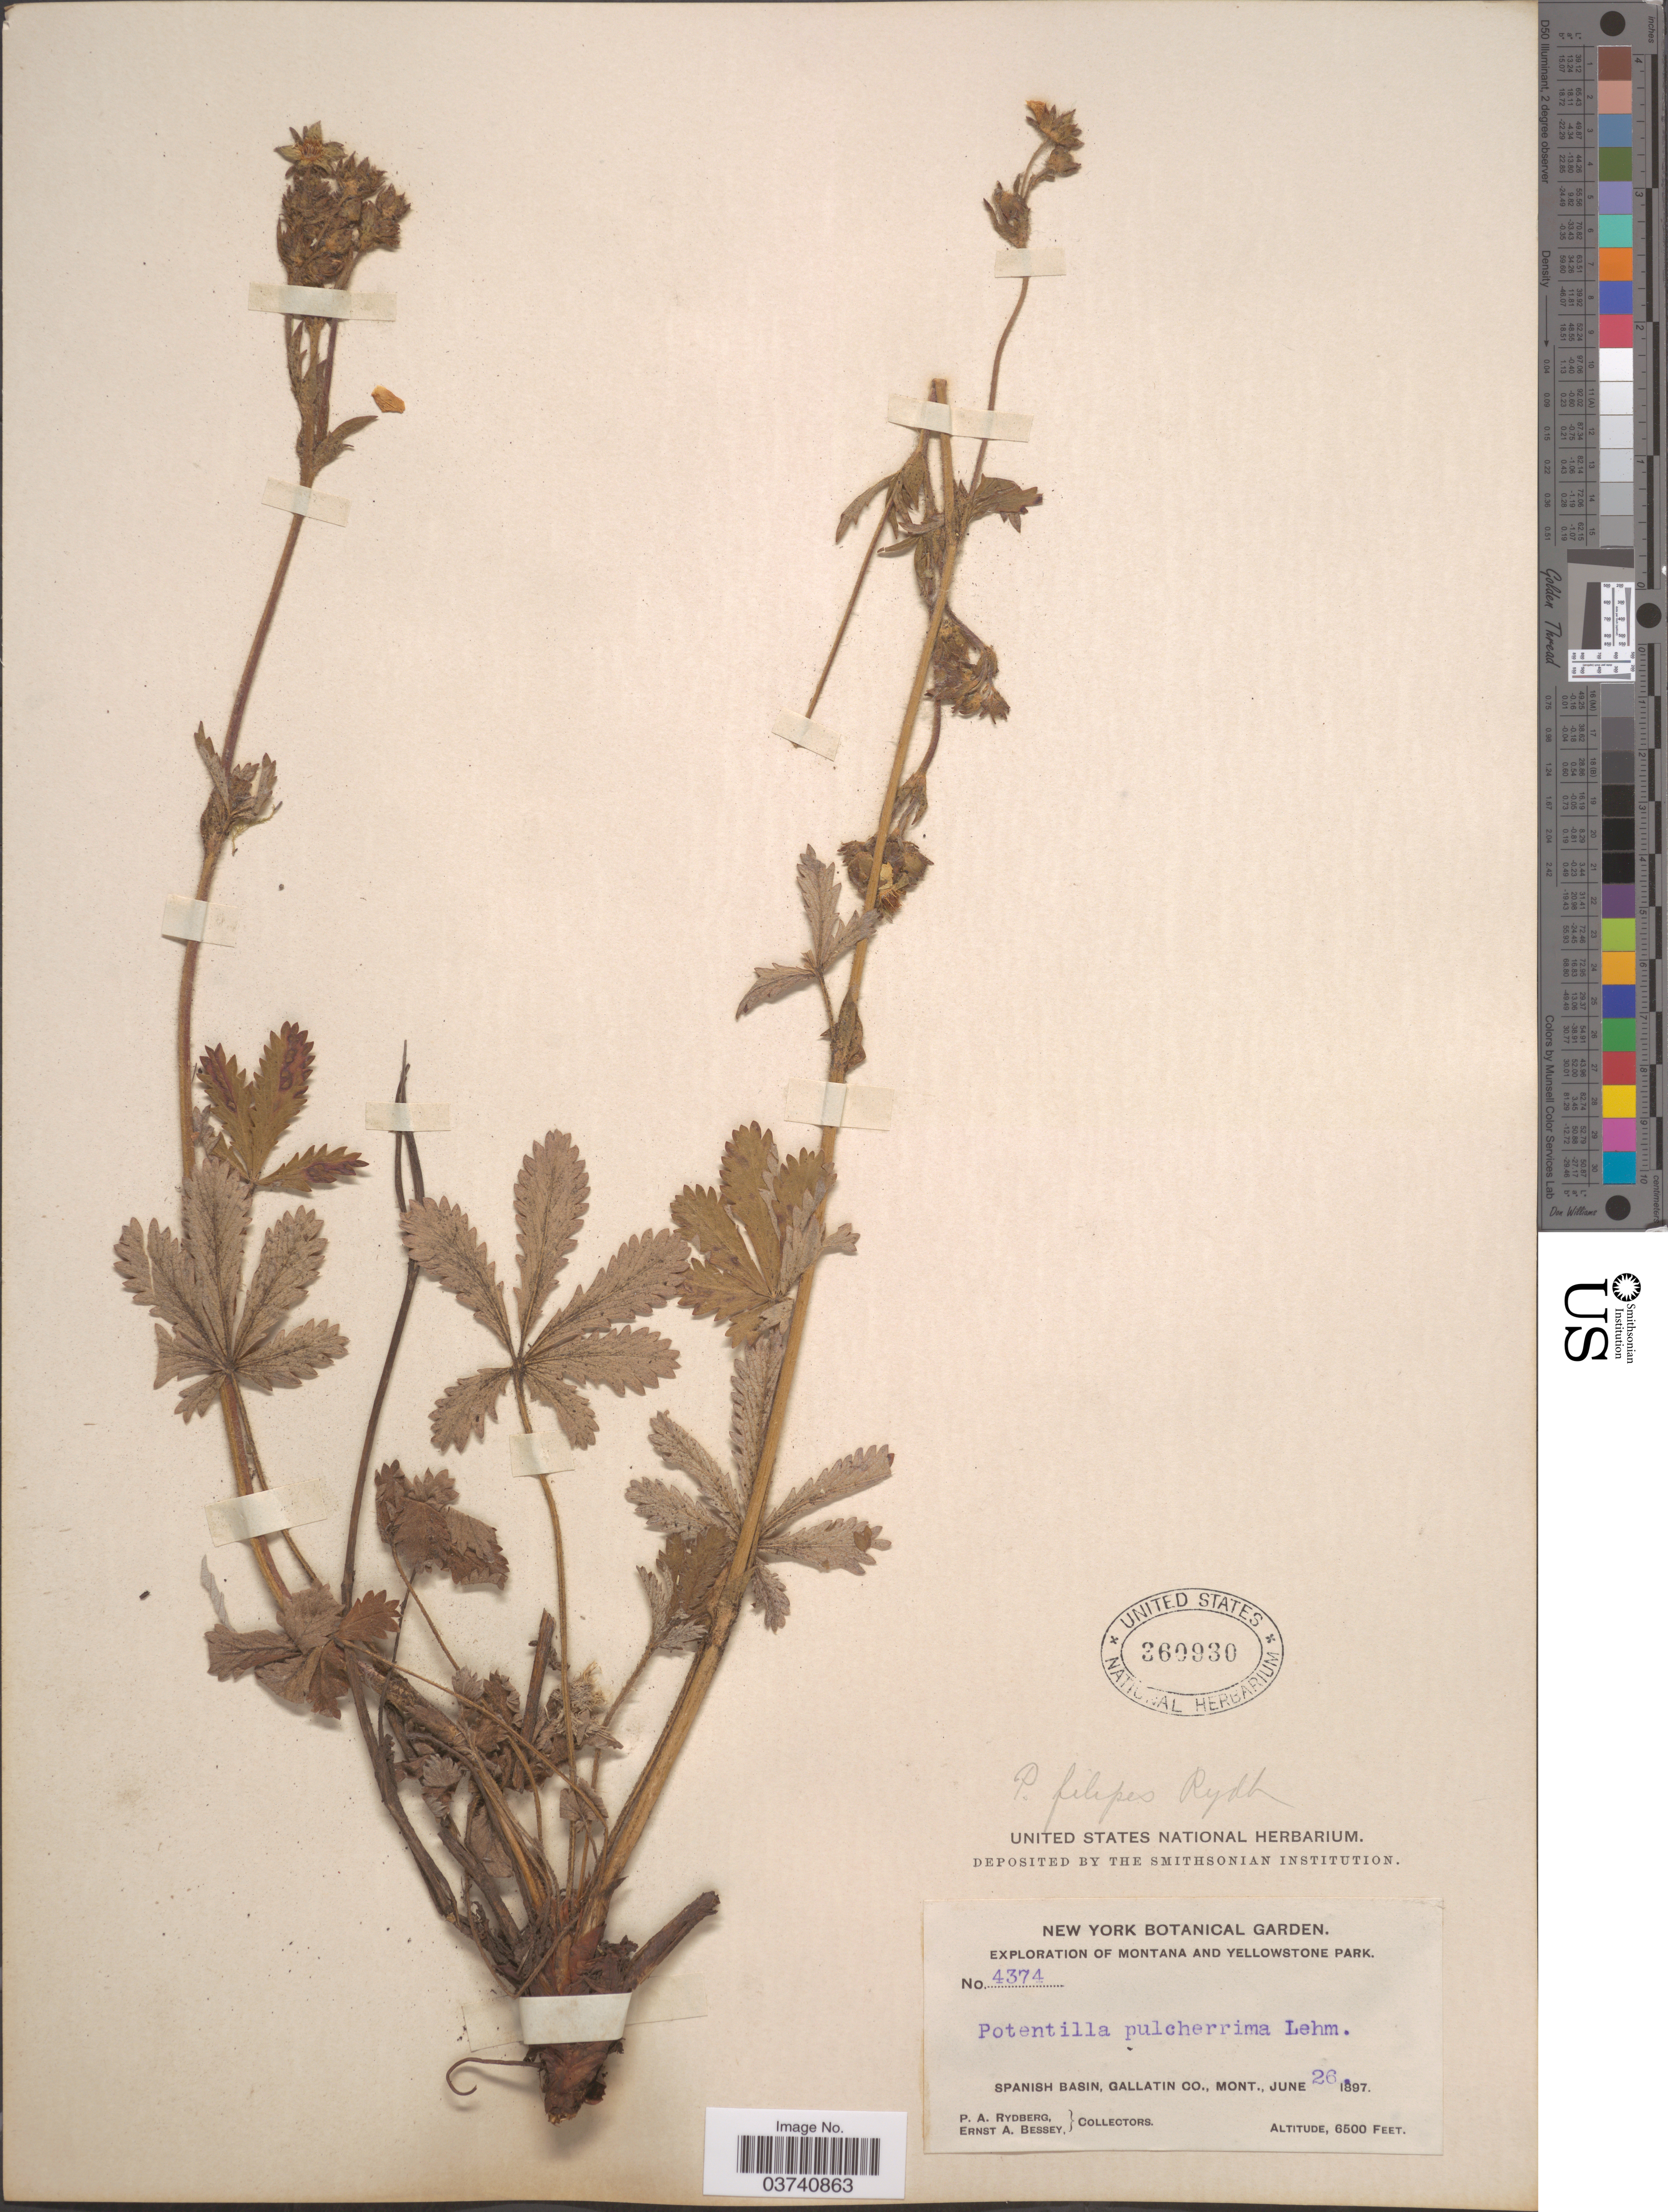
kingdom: Plantae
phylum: Tracheophyta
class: Magnoliopsida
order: Rosales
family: Rosaceae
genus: Potentilla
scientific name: Potentilla pulcherrima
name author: Lehm.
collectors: P. A. Rydberg & E. A. Bessey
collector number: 4374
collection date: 1897-06-26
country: United States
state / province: Montana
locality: Yellowstone Park. Spanish Basin, Gallatin Co.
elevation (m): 1981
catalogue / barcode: US 360930